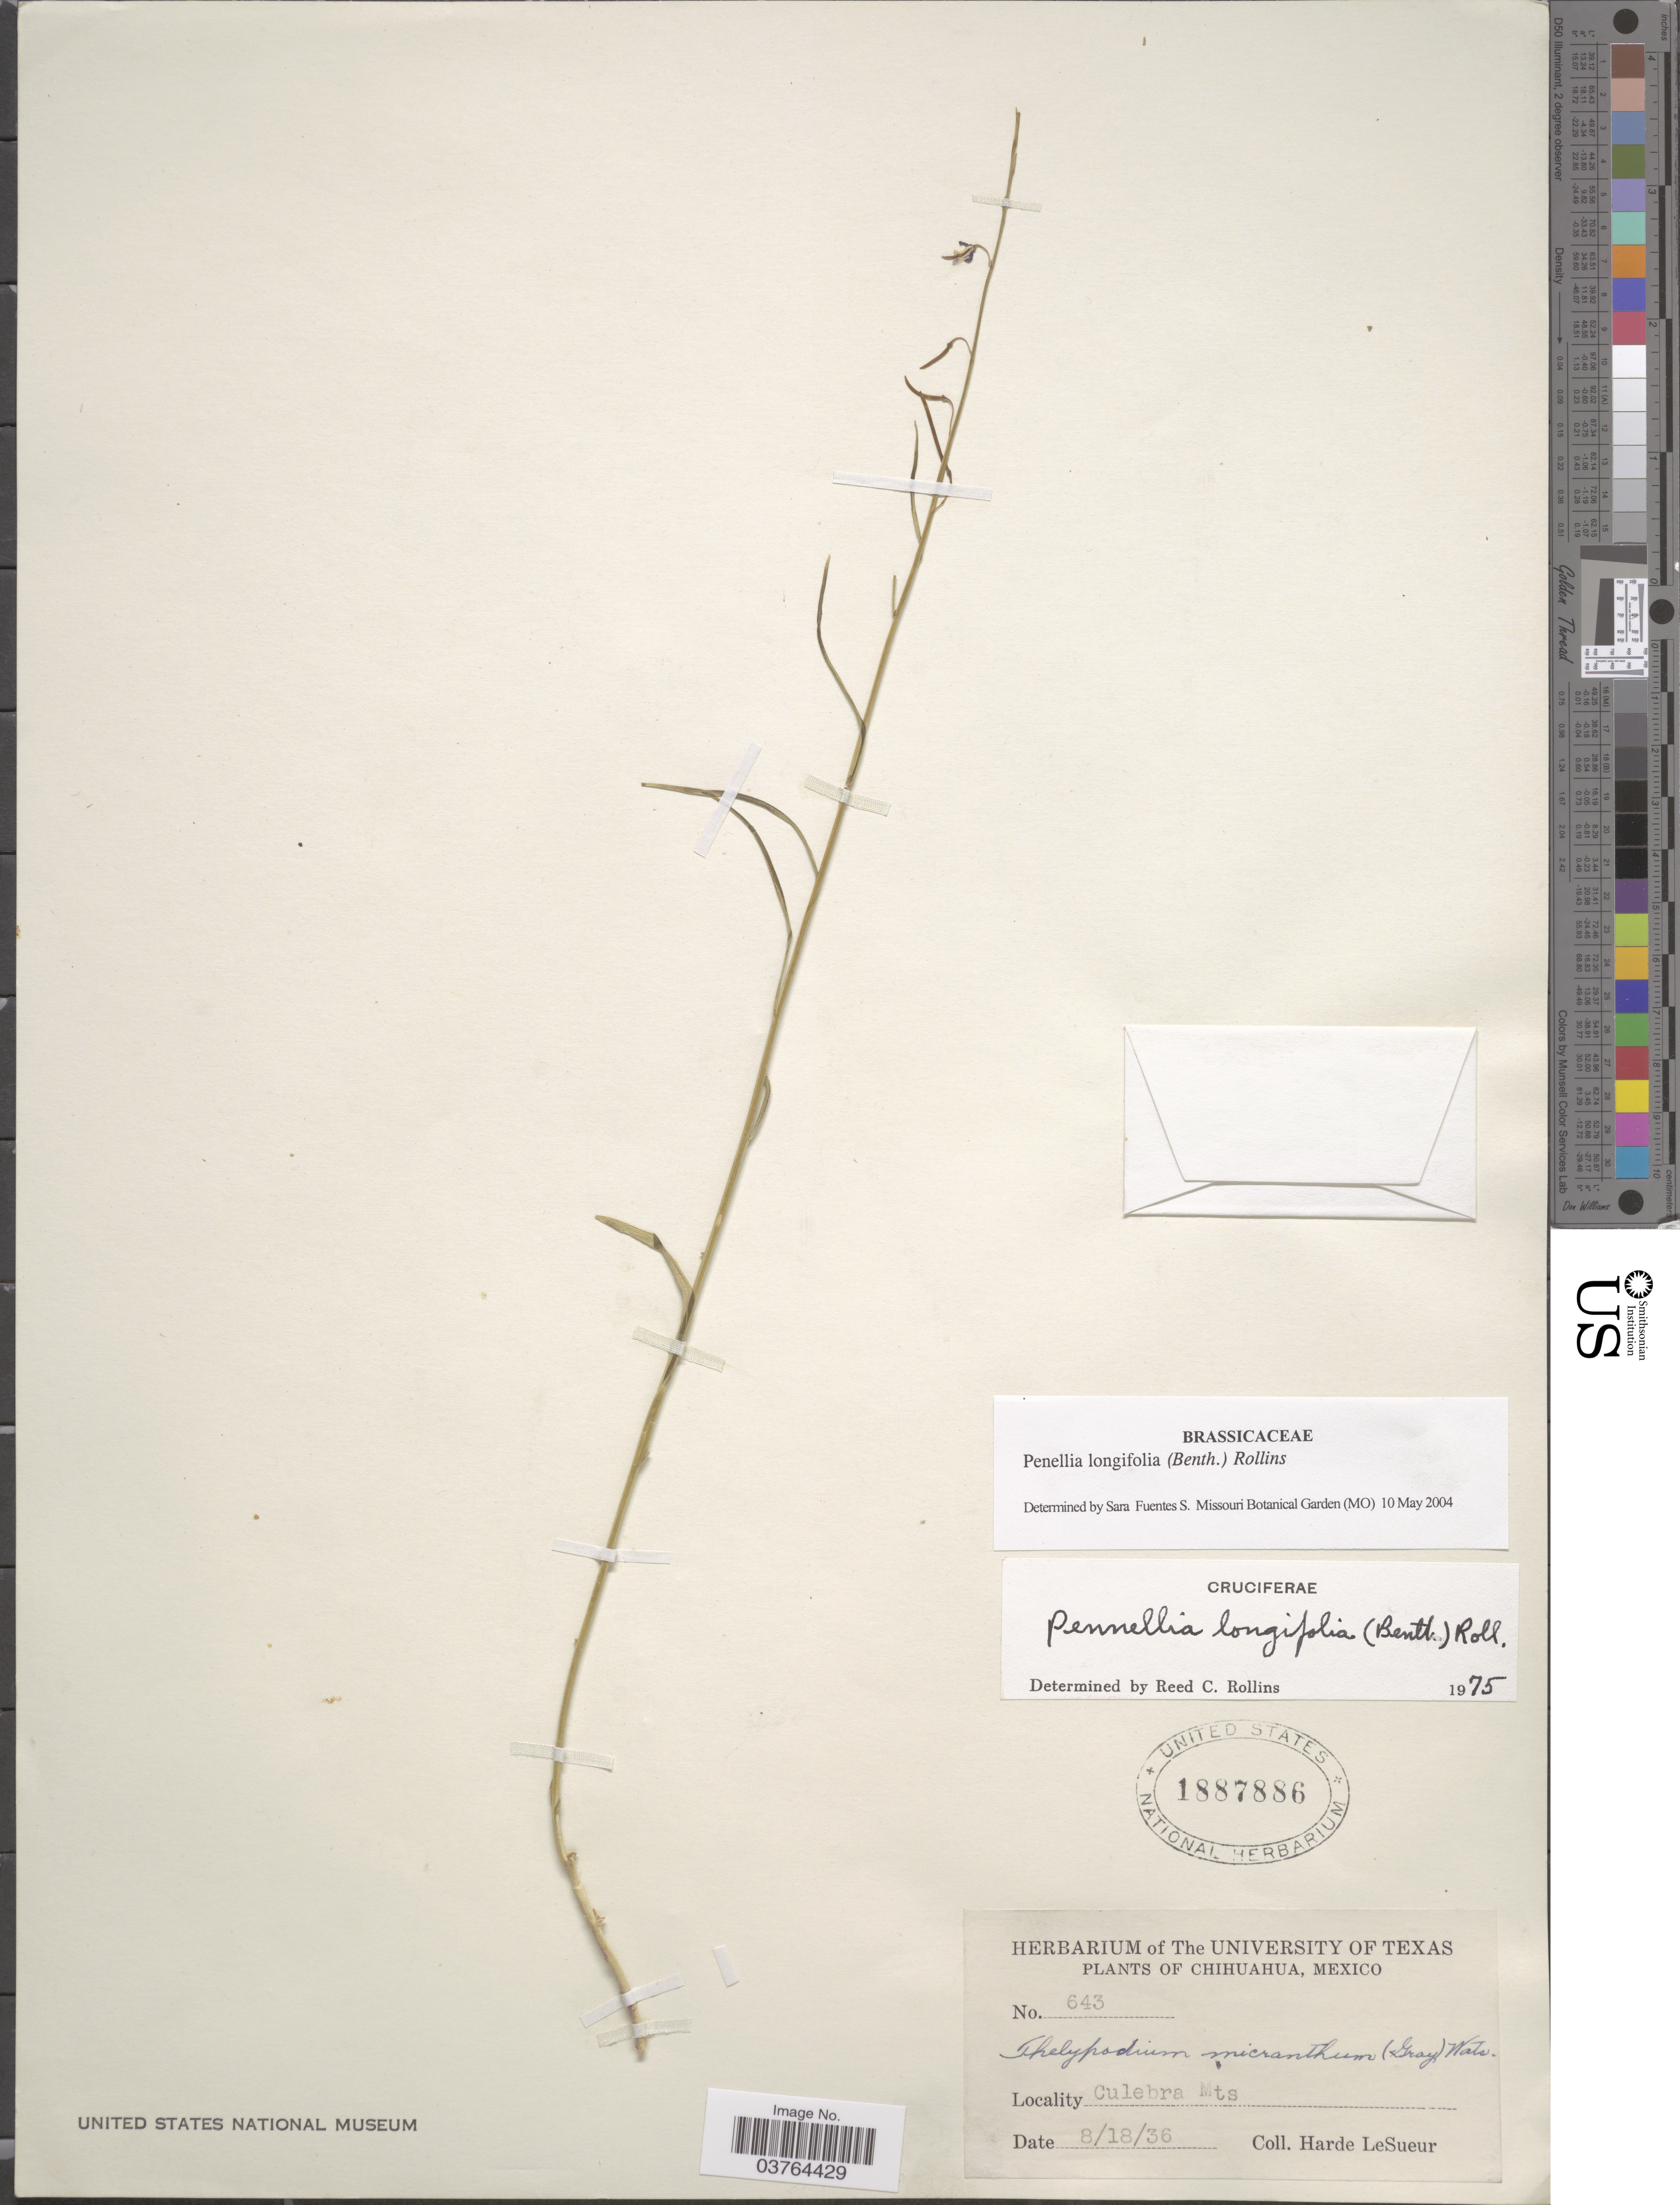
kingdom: Plantae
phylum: Tracheophyta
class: Magnoliopsida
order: Brassicales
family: Brassicaceae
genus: Pennellia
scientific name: Pennellia longifolia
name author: (Benth.) Rollins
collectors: H. LeSueur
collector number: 643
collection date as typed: Transcribed d/m/y: 18/8/36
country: Mexico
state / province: Chihuahua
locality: Culebra Mts.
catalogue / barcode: US 1887886